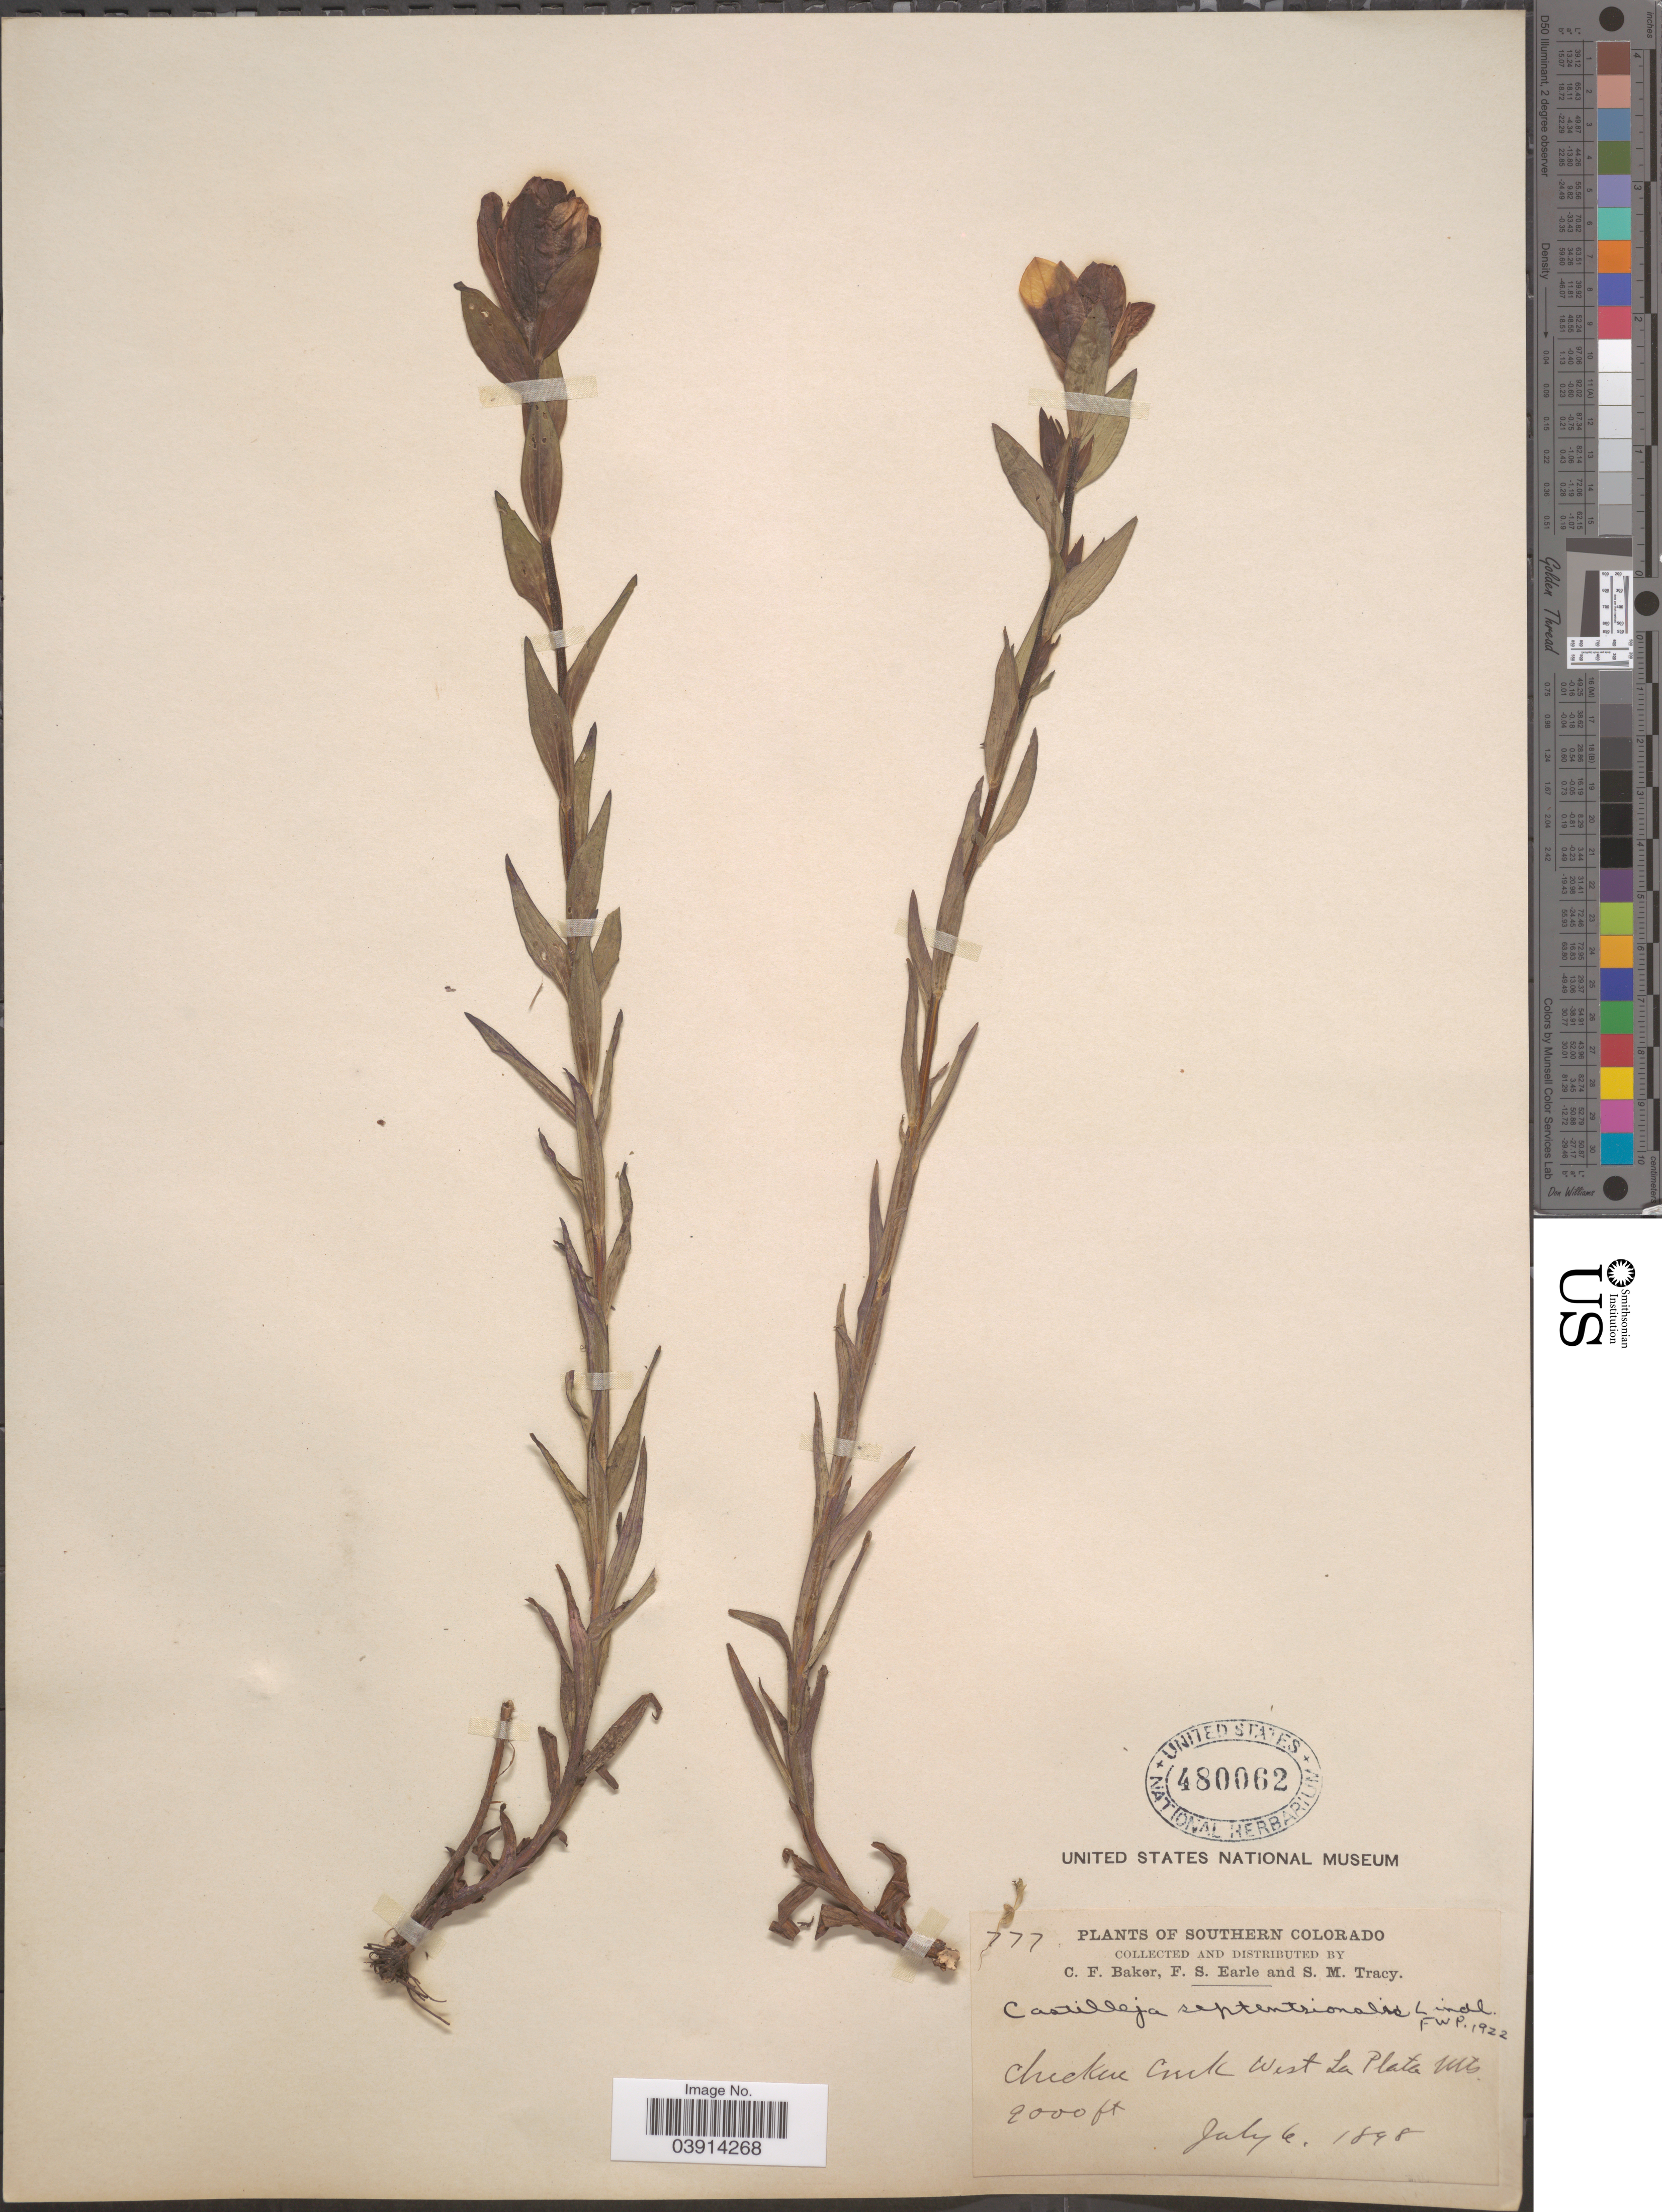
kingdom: Plantae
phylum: Tracheophyta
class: Magnoliopsida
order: Lamiales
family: Orobanchaceae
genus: Castilleja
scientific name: Castilleja septentrionalis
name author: Lindl.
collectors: C. F. Baker, F. S. Earle & S. M. Tracy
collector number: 777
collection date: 1898-07-06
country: United States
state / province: Colorado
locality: Southern Colorado. Chicken Creek West La Plata Mts.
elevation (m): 2743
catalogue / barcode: US 480062